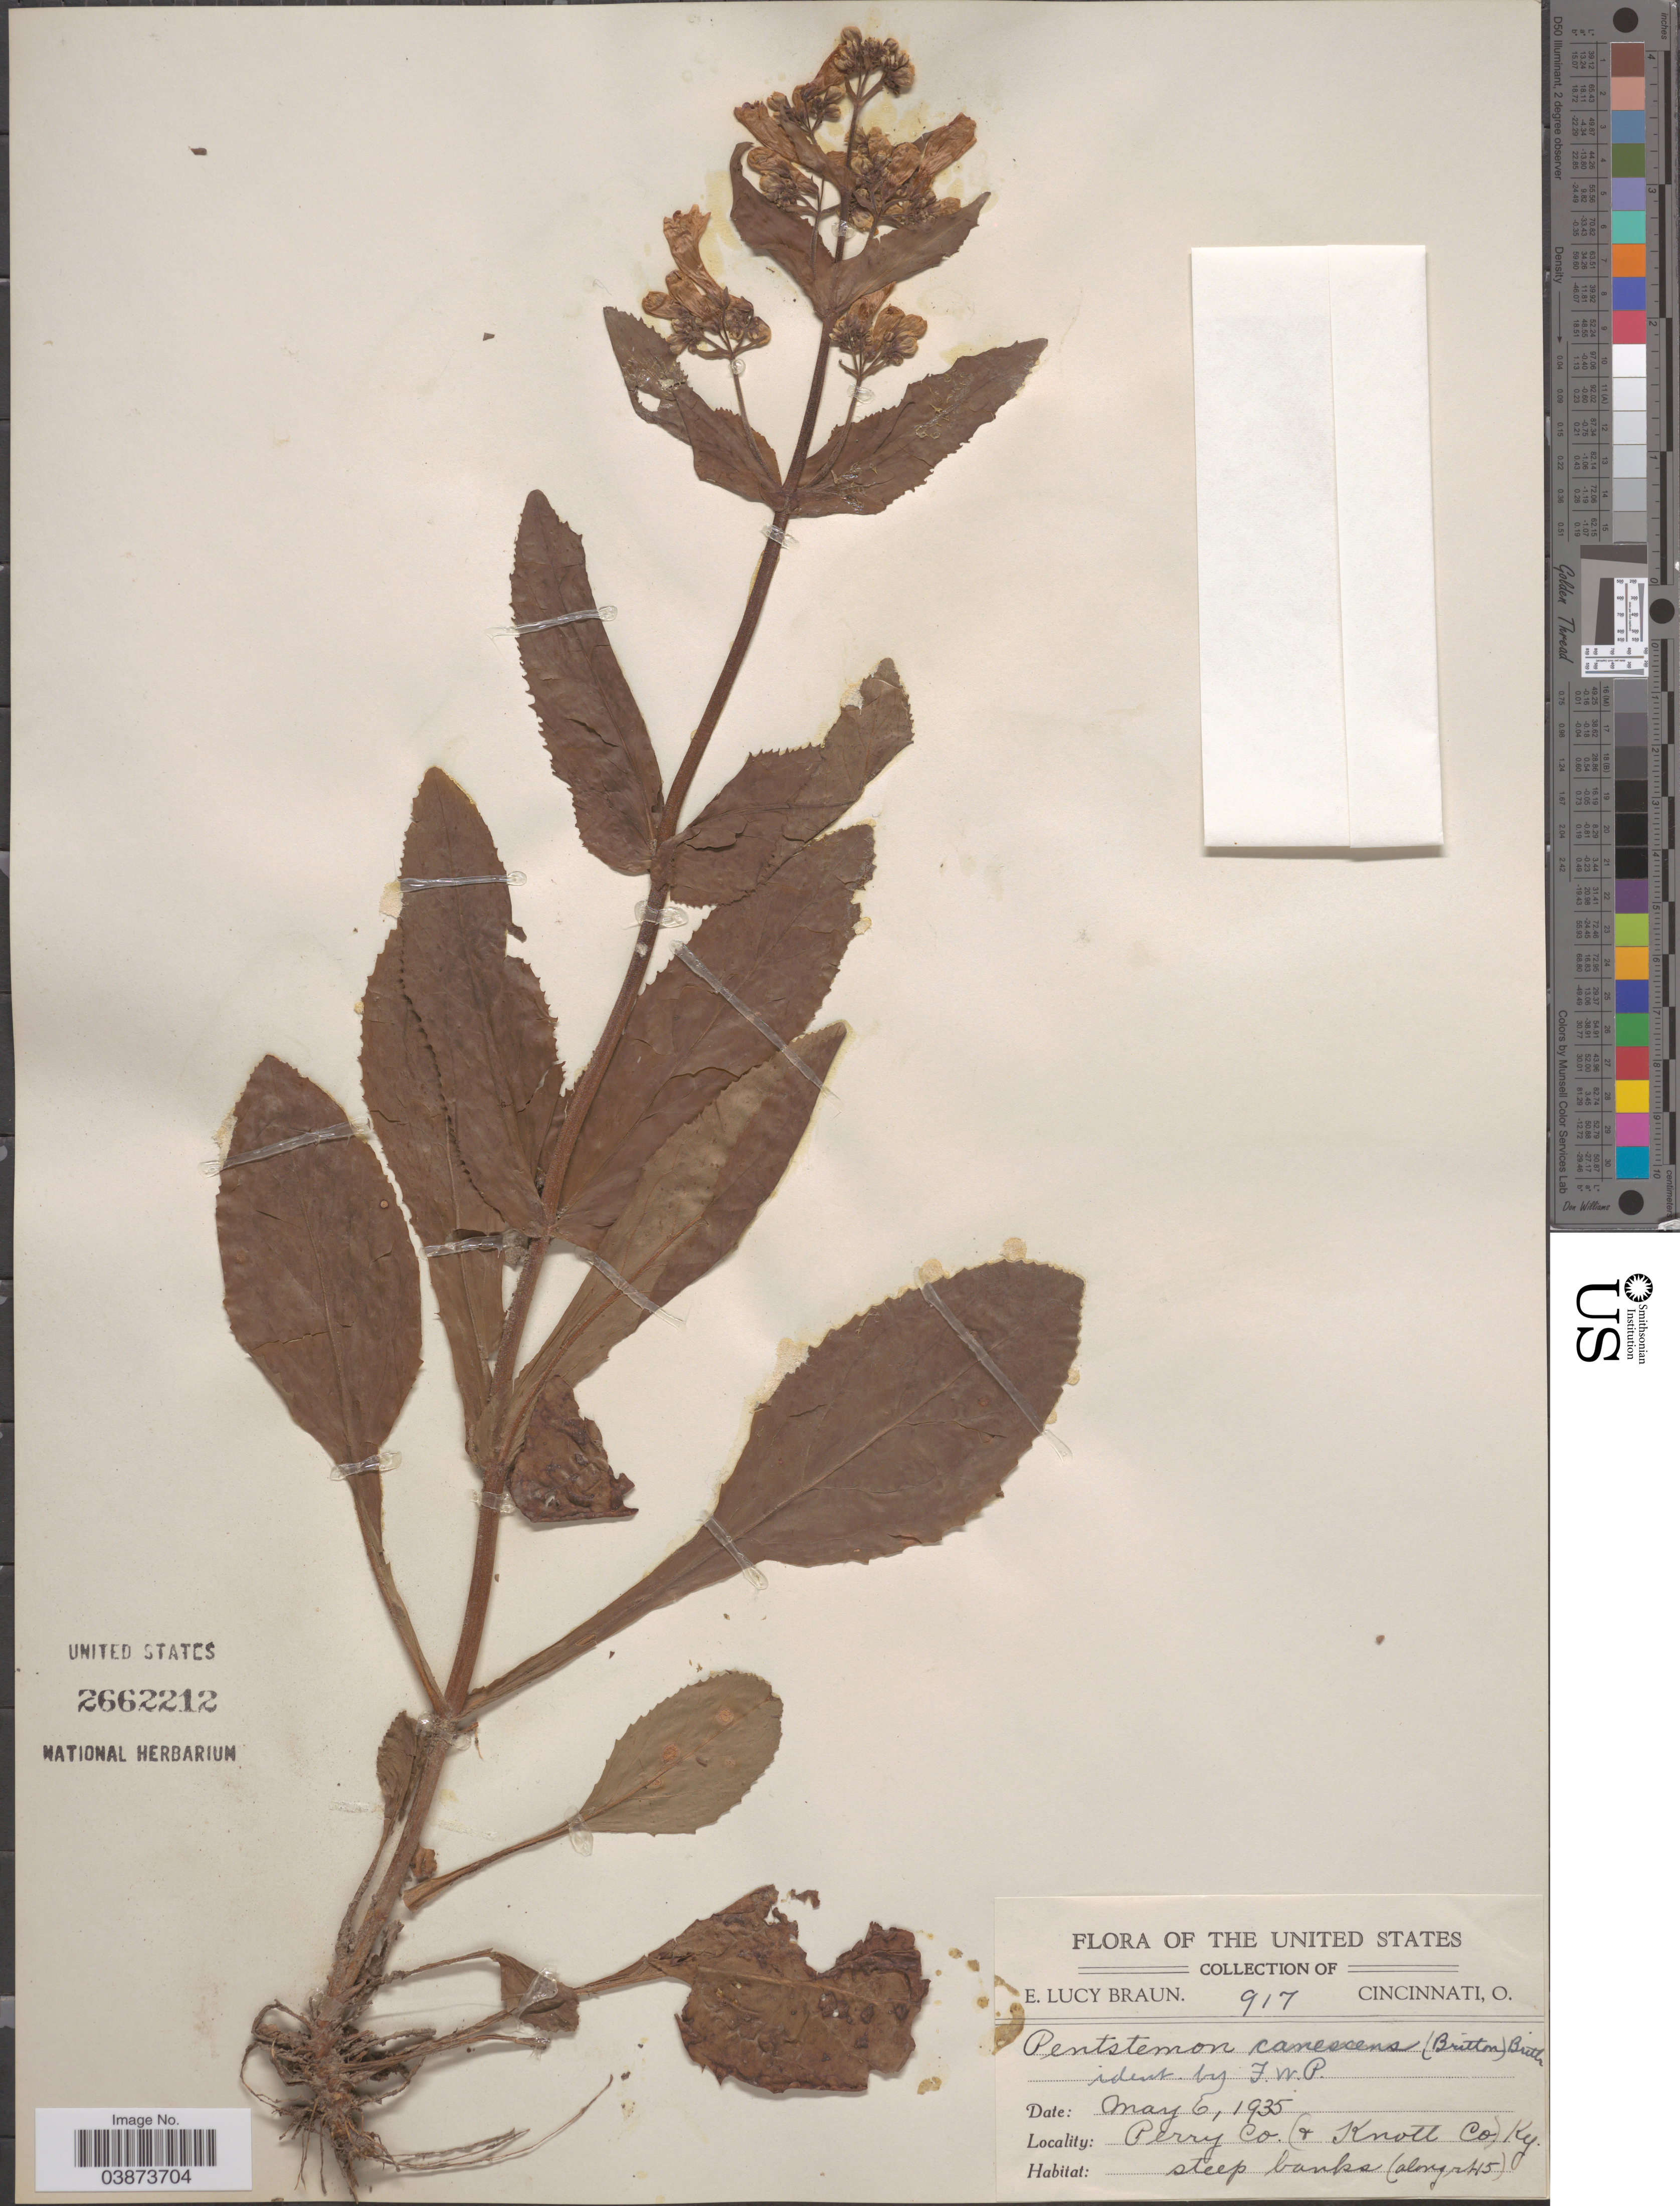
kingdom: Plantae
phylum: Tracheophyta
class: Magnoliopsida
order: Lamiales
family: Plantaginaceae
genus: Penstemon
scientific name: Penstemon canescens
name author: L.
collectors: E. L. Braun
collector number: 917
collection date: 1935-05-06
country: United States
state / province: Kentucky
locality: Perry Co. (& Knott Co).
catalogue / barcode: US 2662212